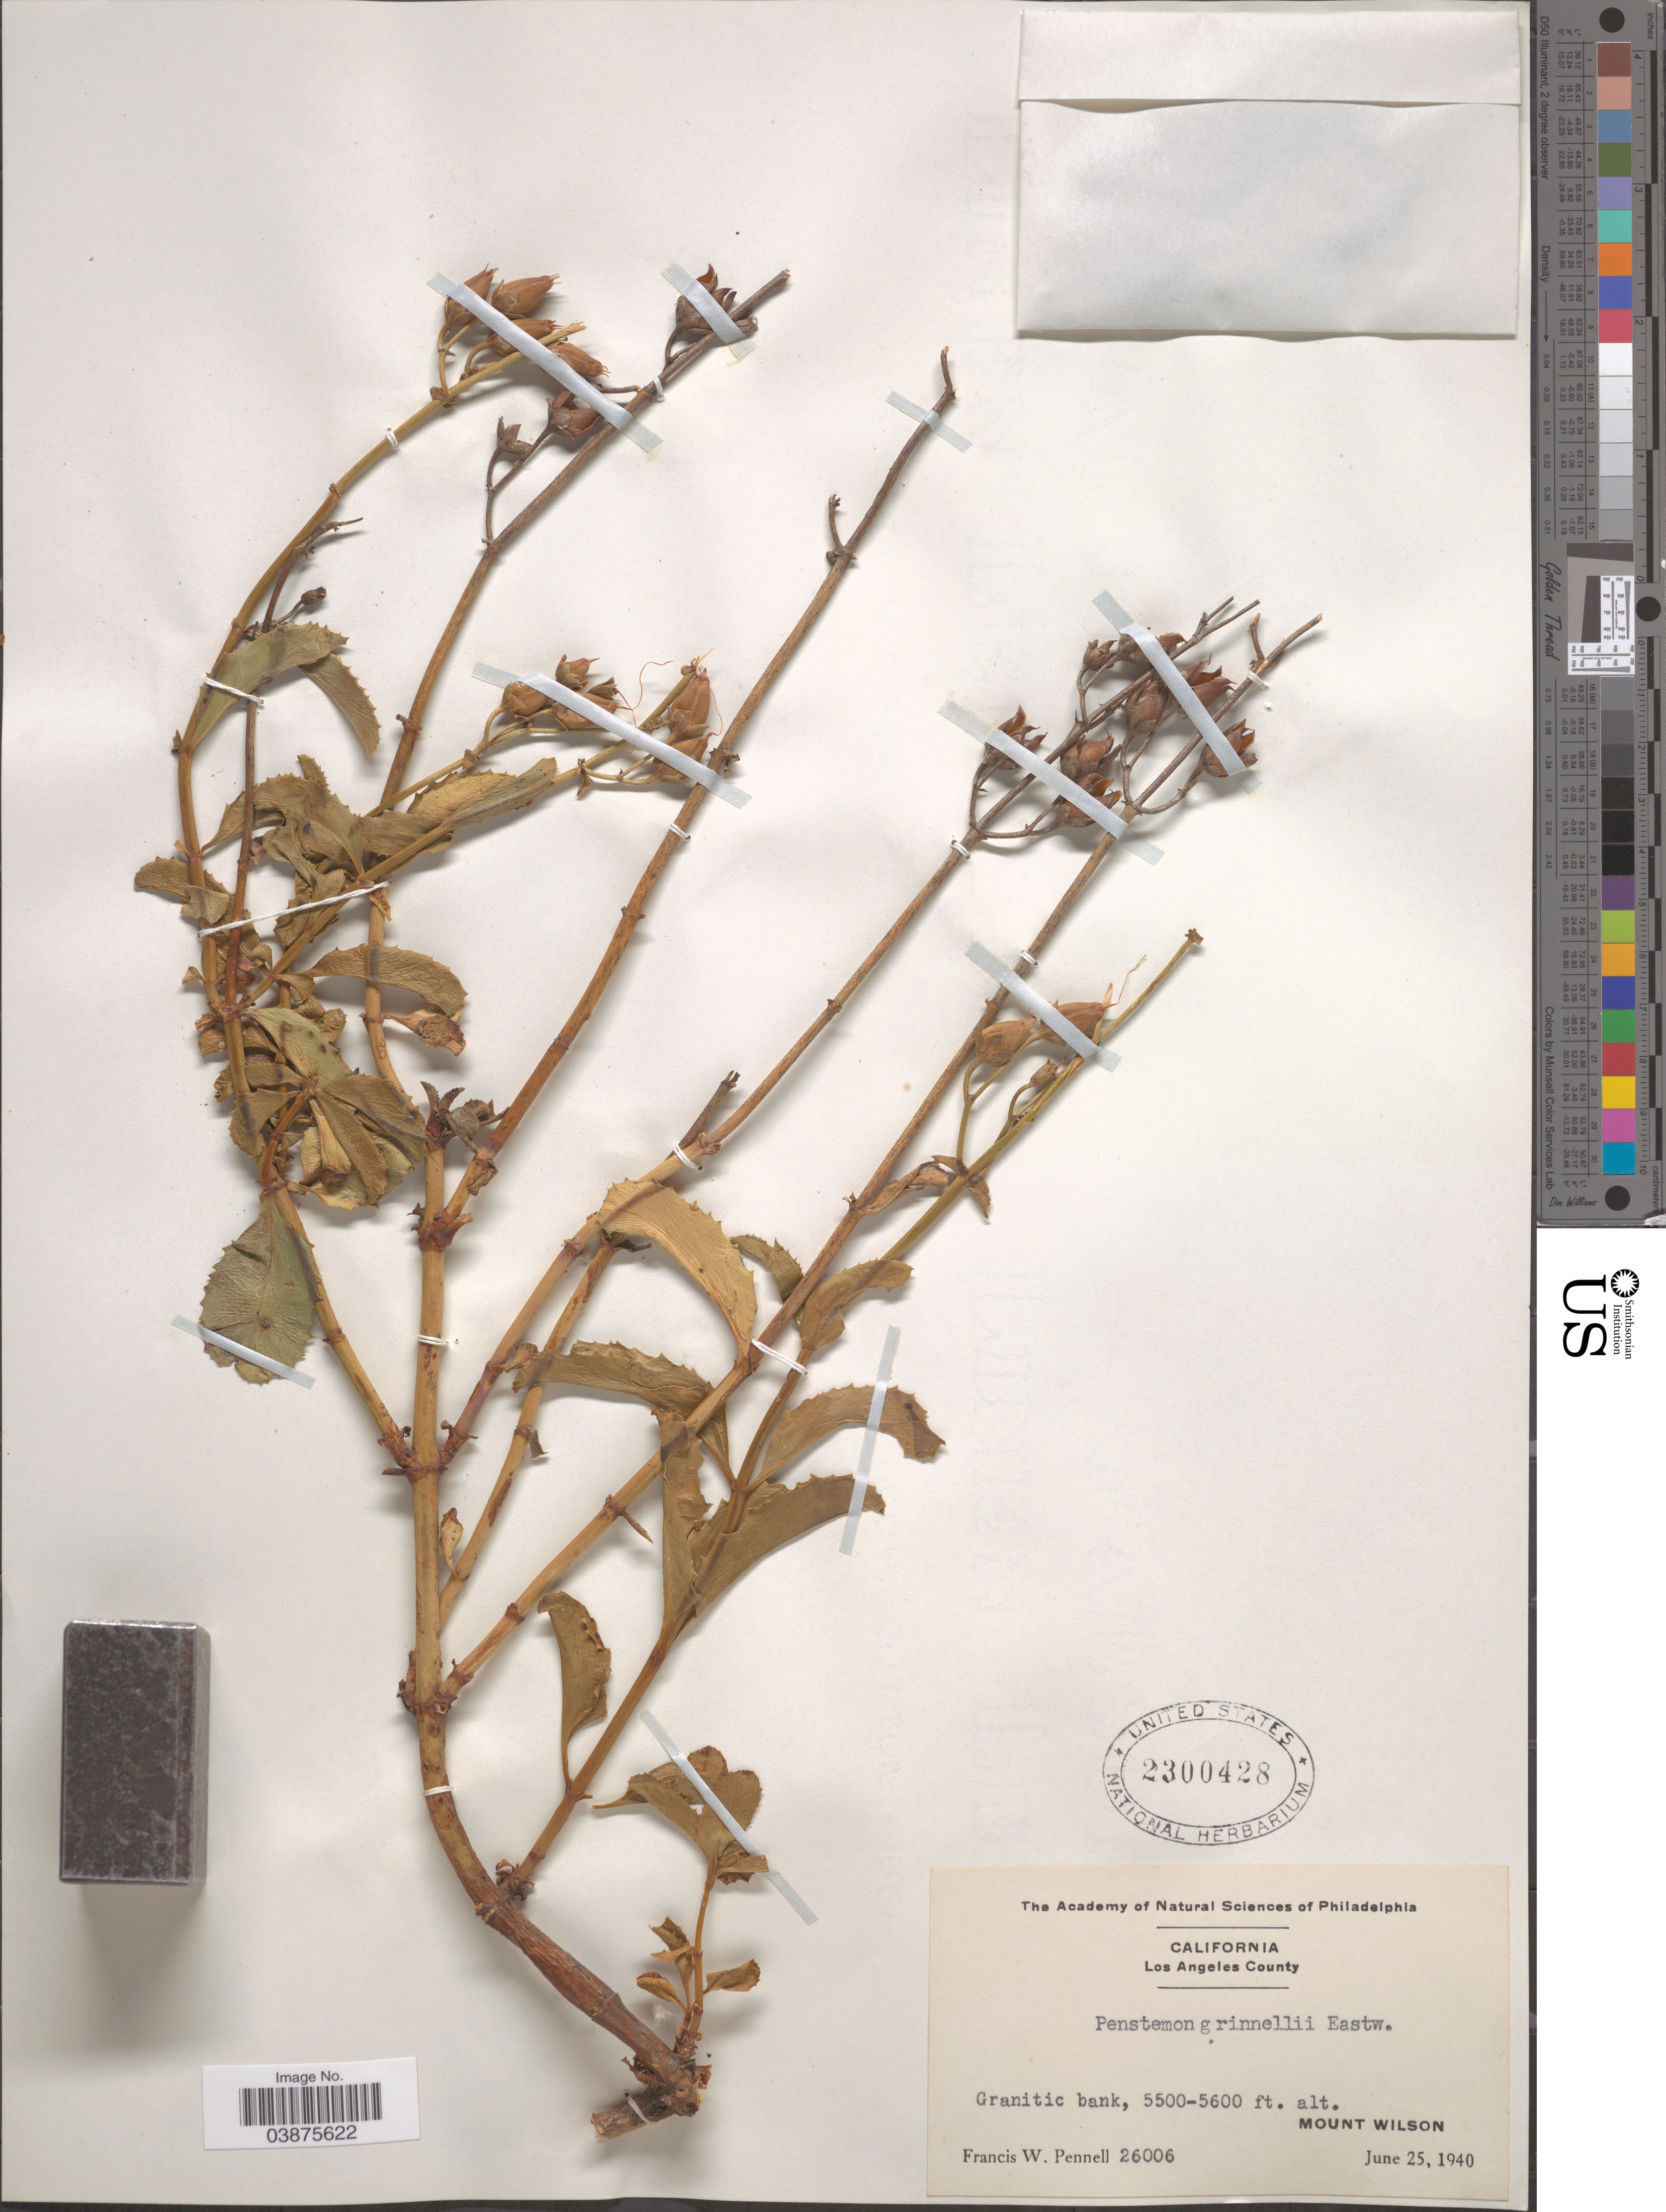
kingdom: Plantae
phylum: Tracheophyta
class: Magnoliopsida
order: Lamiales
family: Plantaginaceae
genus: Penstemon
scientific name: Penstemon grinnellii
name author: Eastw.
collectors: F. W. Pennell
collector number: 26006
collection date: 1940-06-25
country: United States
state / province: California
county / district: Los Angeles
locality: Los Angeles County. Mount Wilson.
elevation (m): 1676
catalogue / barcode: US 2300428